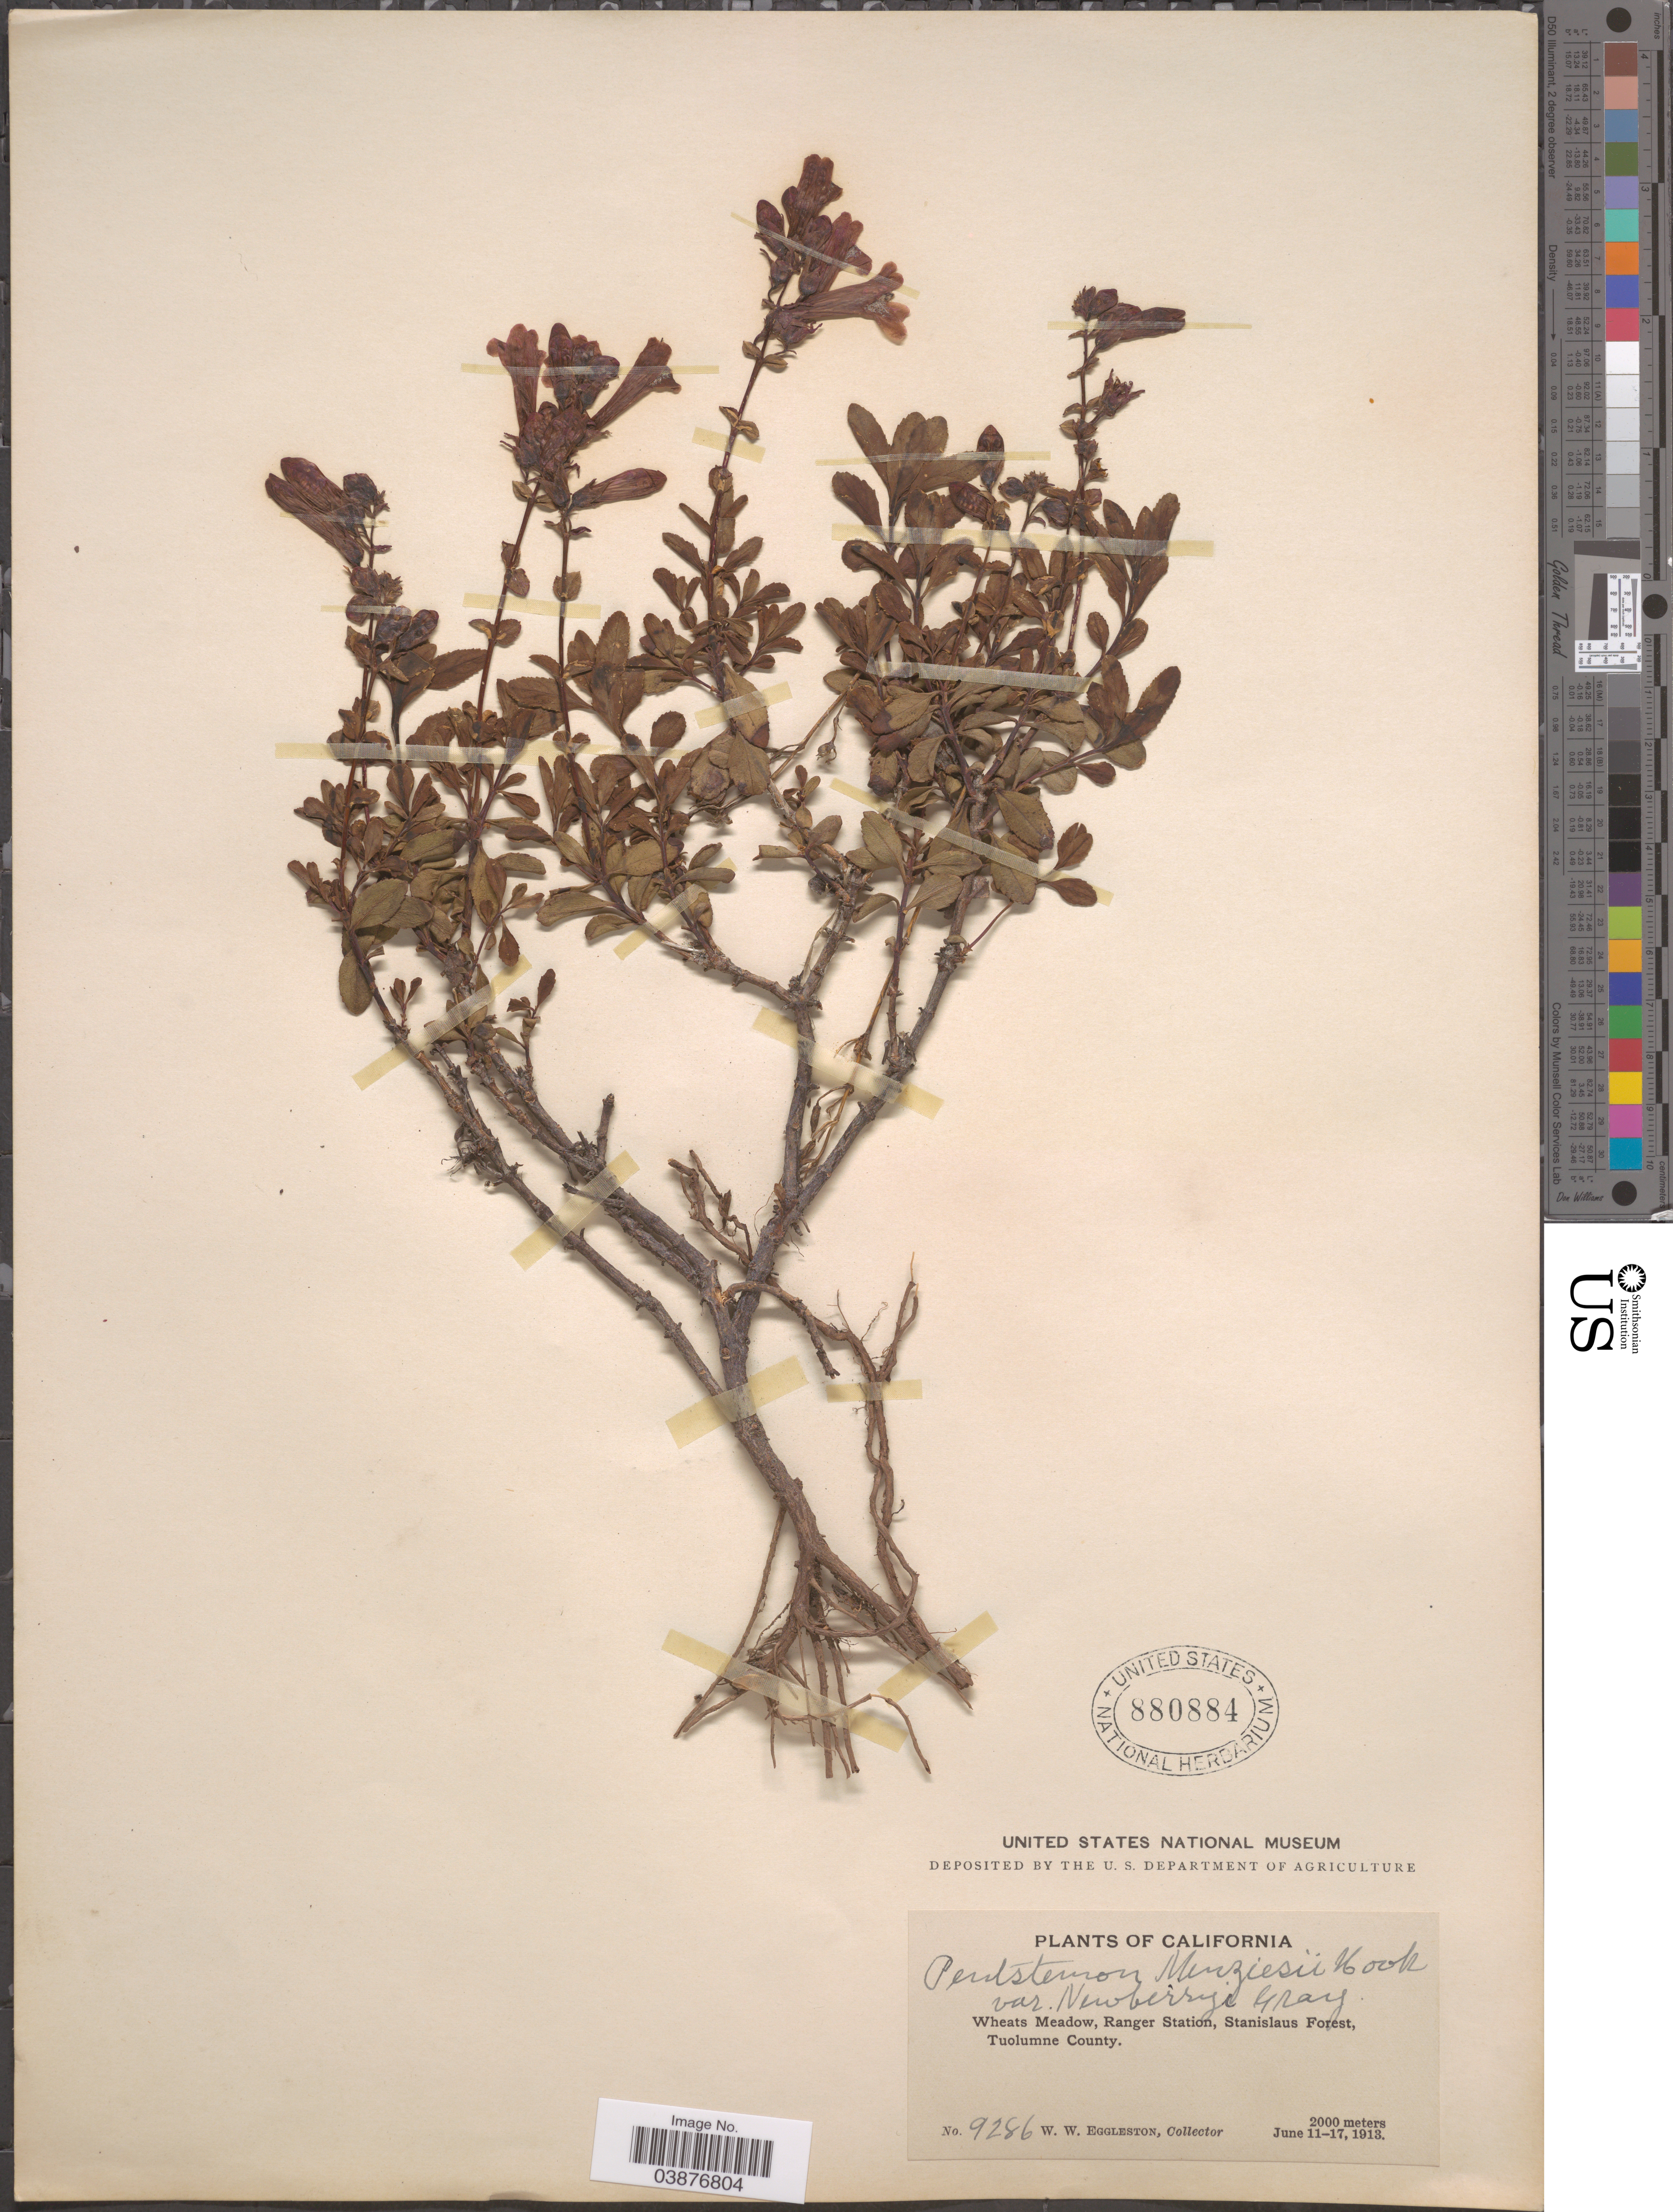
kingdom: Plantae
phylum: Tracheophyta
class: Magnoliopsida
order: Lamiales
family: Plantaginaceae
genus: Penstemon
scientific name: Penstemon newberryi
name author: A. Gray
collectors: W. W. Eggleston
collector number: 9286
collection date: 1913-06-11/1913-06-17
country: United States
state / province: California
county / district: Tuolumne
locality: Wheats Meadow, Ranger Station, Stanislaus Forest, Tuolumne County.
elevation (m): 2000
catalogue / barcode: US 880884